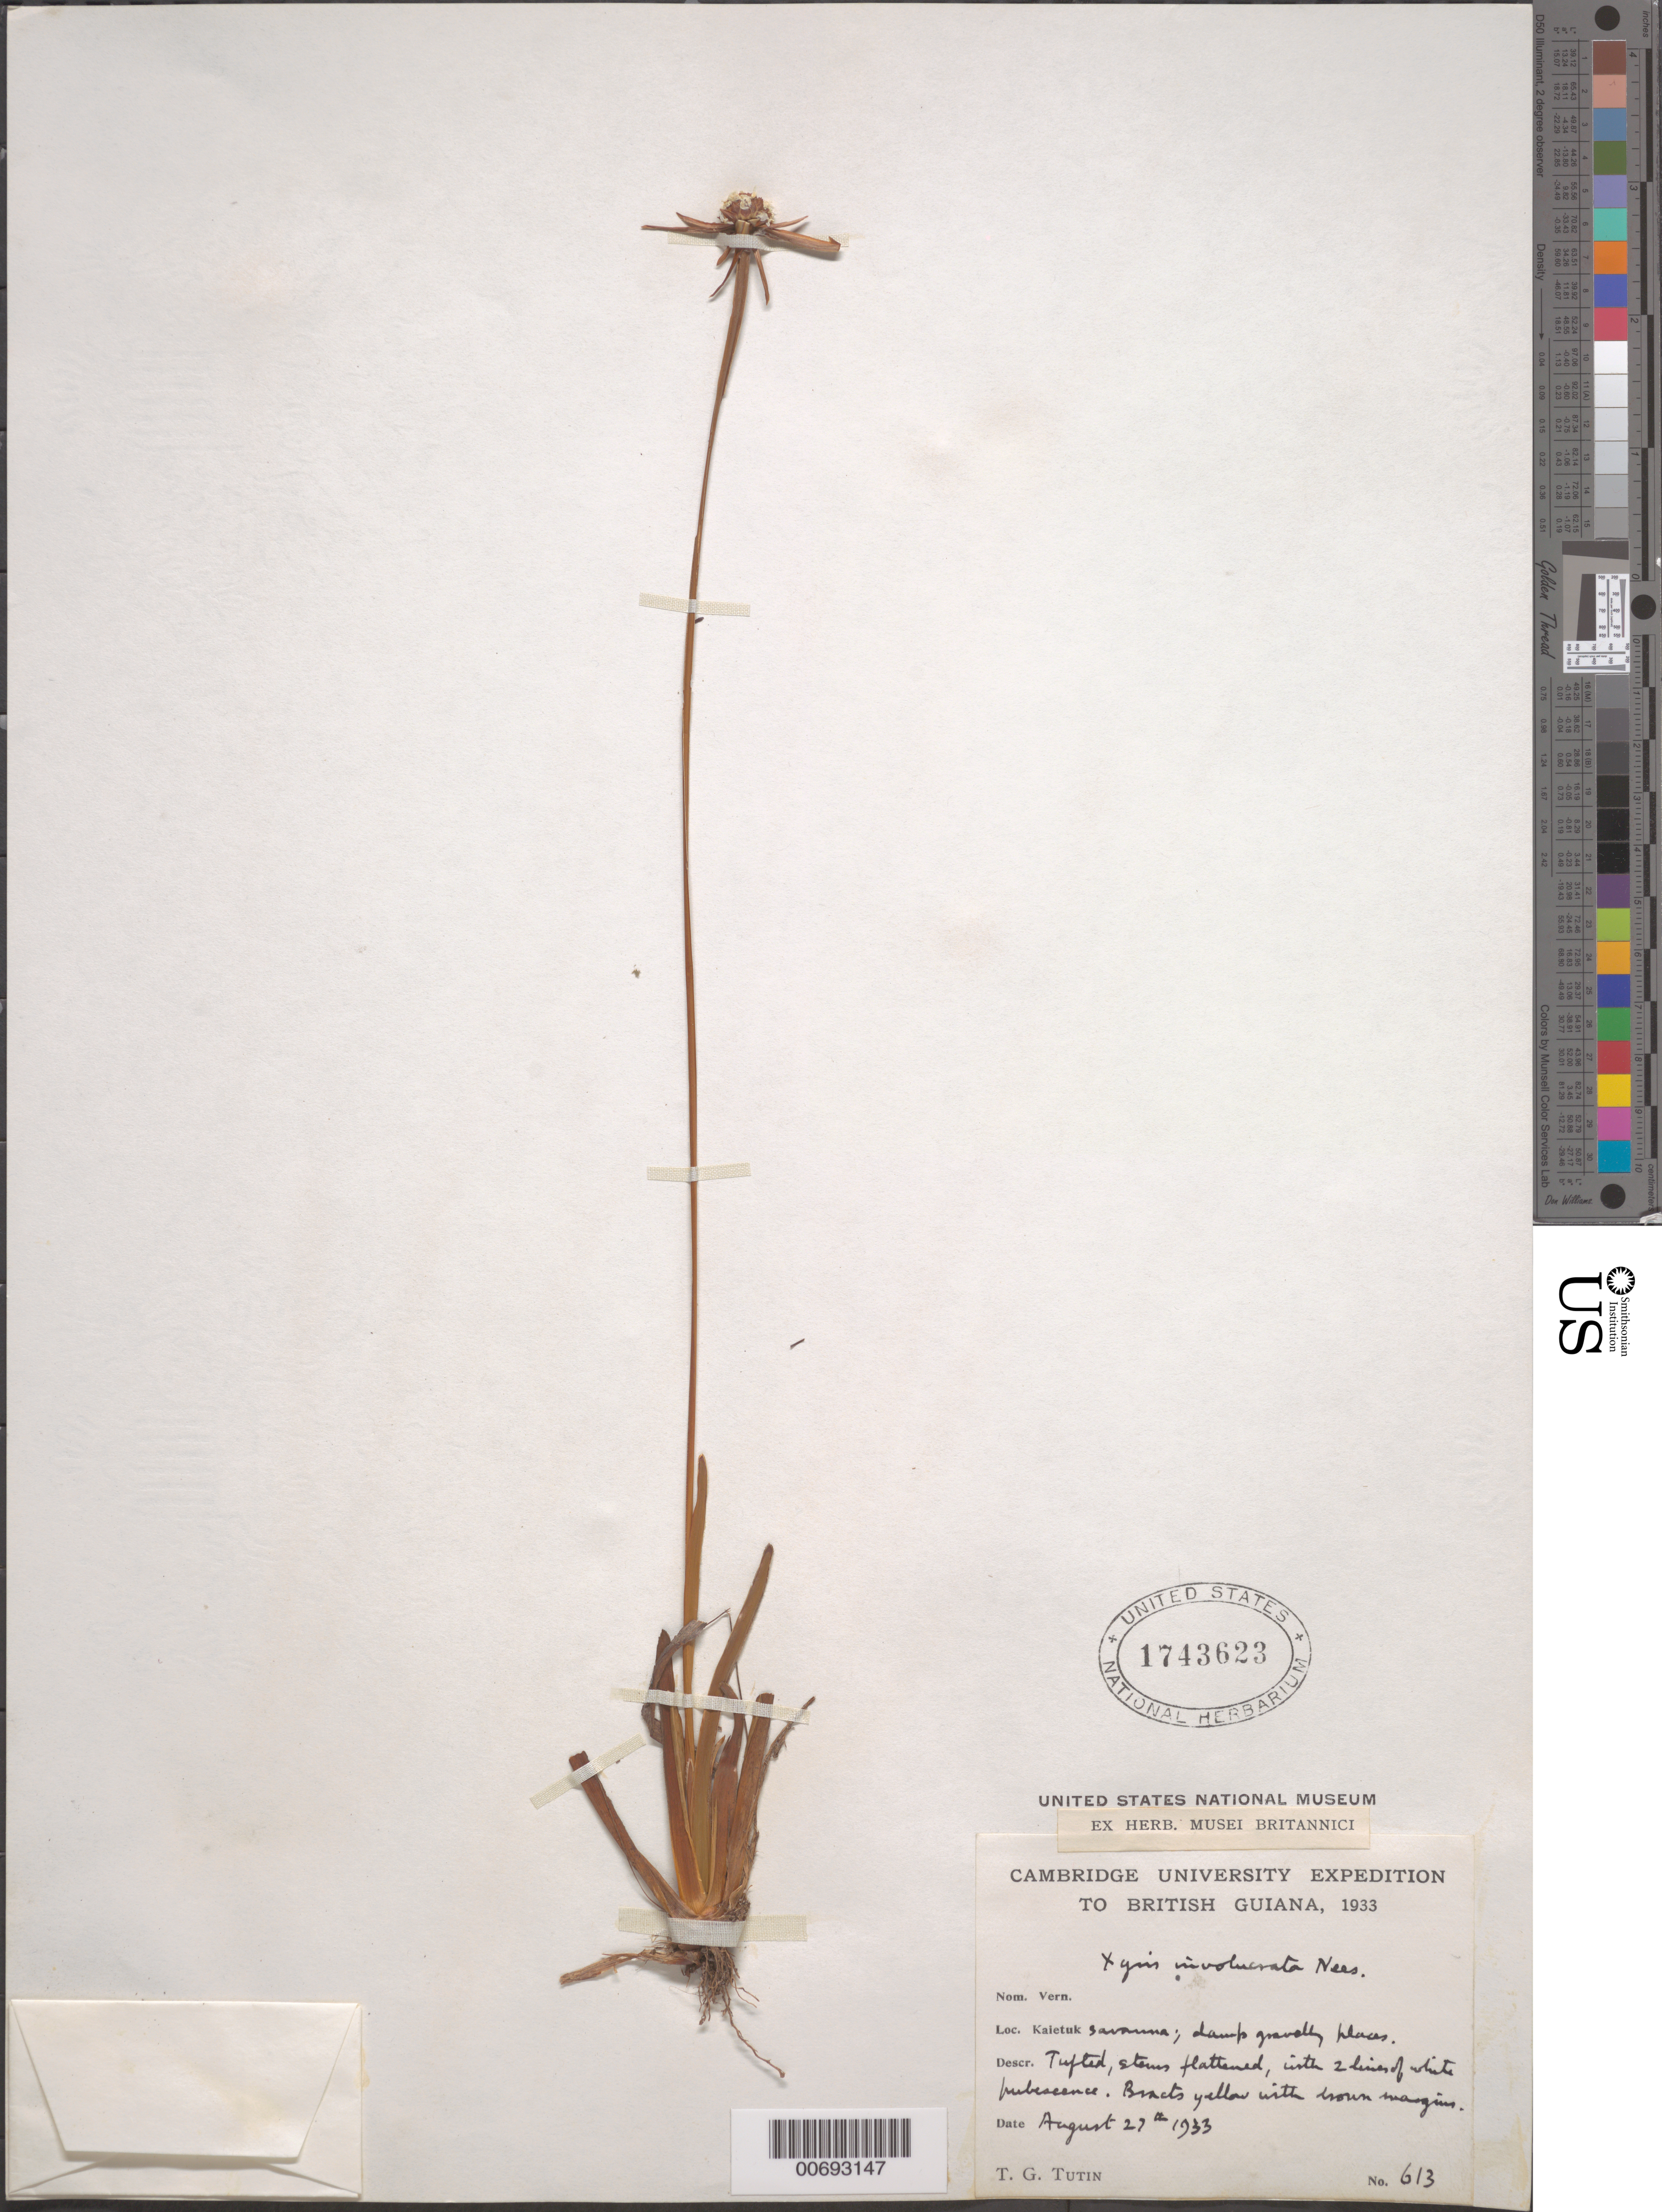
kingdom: Plantae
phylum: Tracheophyta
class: Liliopsida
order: Poales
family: Xyridaceae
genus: Xyris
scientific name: Xyris involucrata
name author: Nees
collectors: T. G. Tutin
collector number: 613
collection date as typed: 27-Aug-33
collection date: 1933-08-27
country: Guyana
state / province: Potaro-Siparuni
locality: Kaieteur Savanna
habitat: Damp gravelly places;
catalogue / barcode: US 1743623